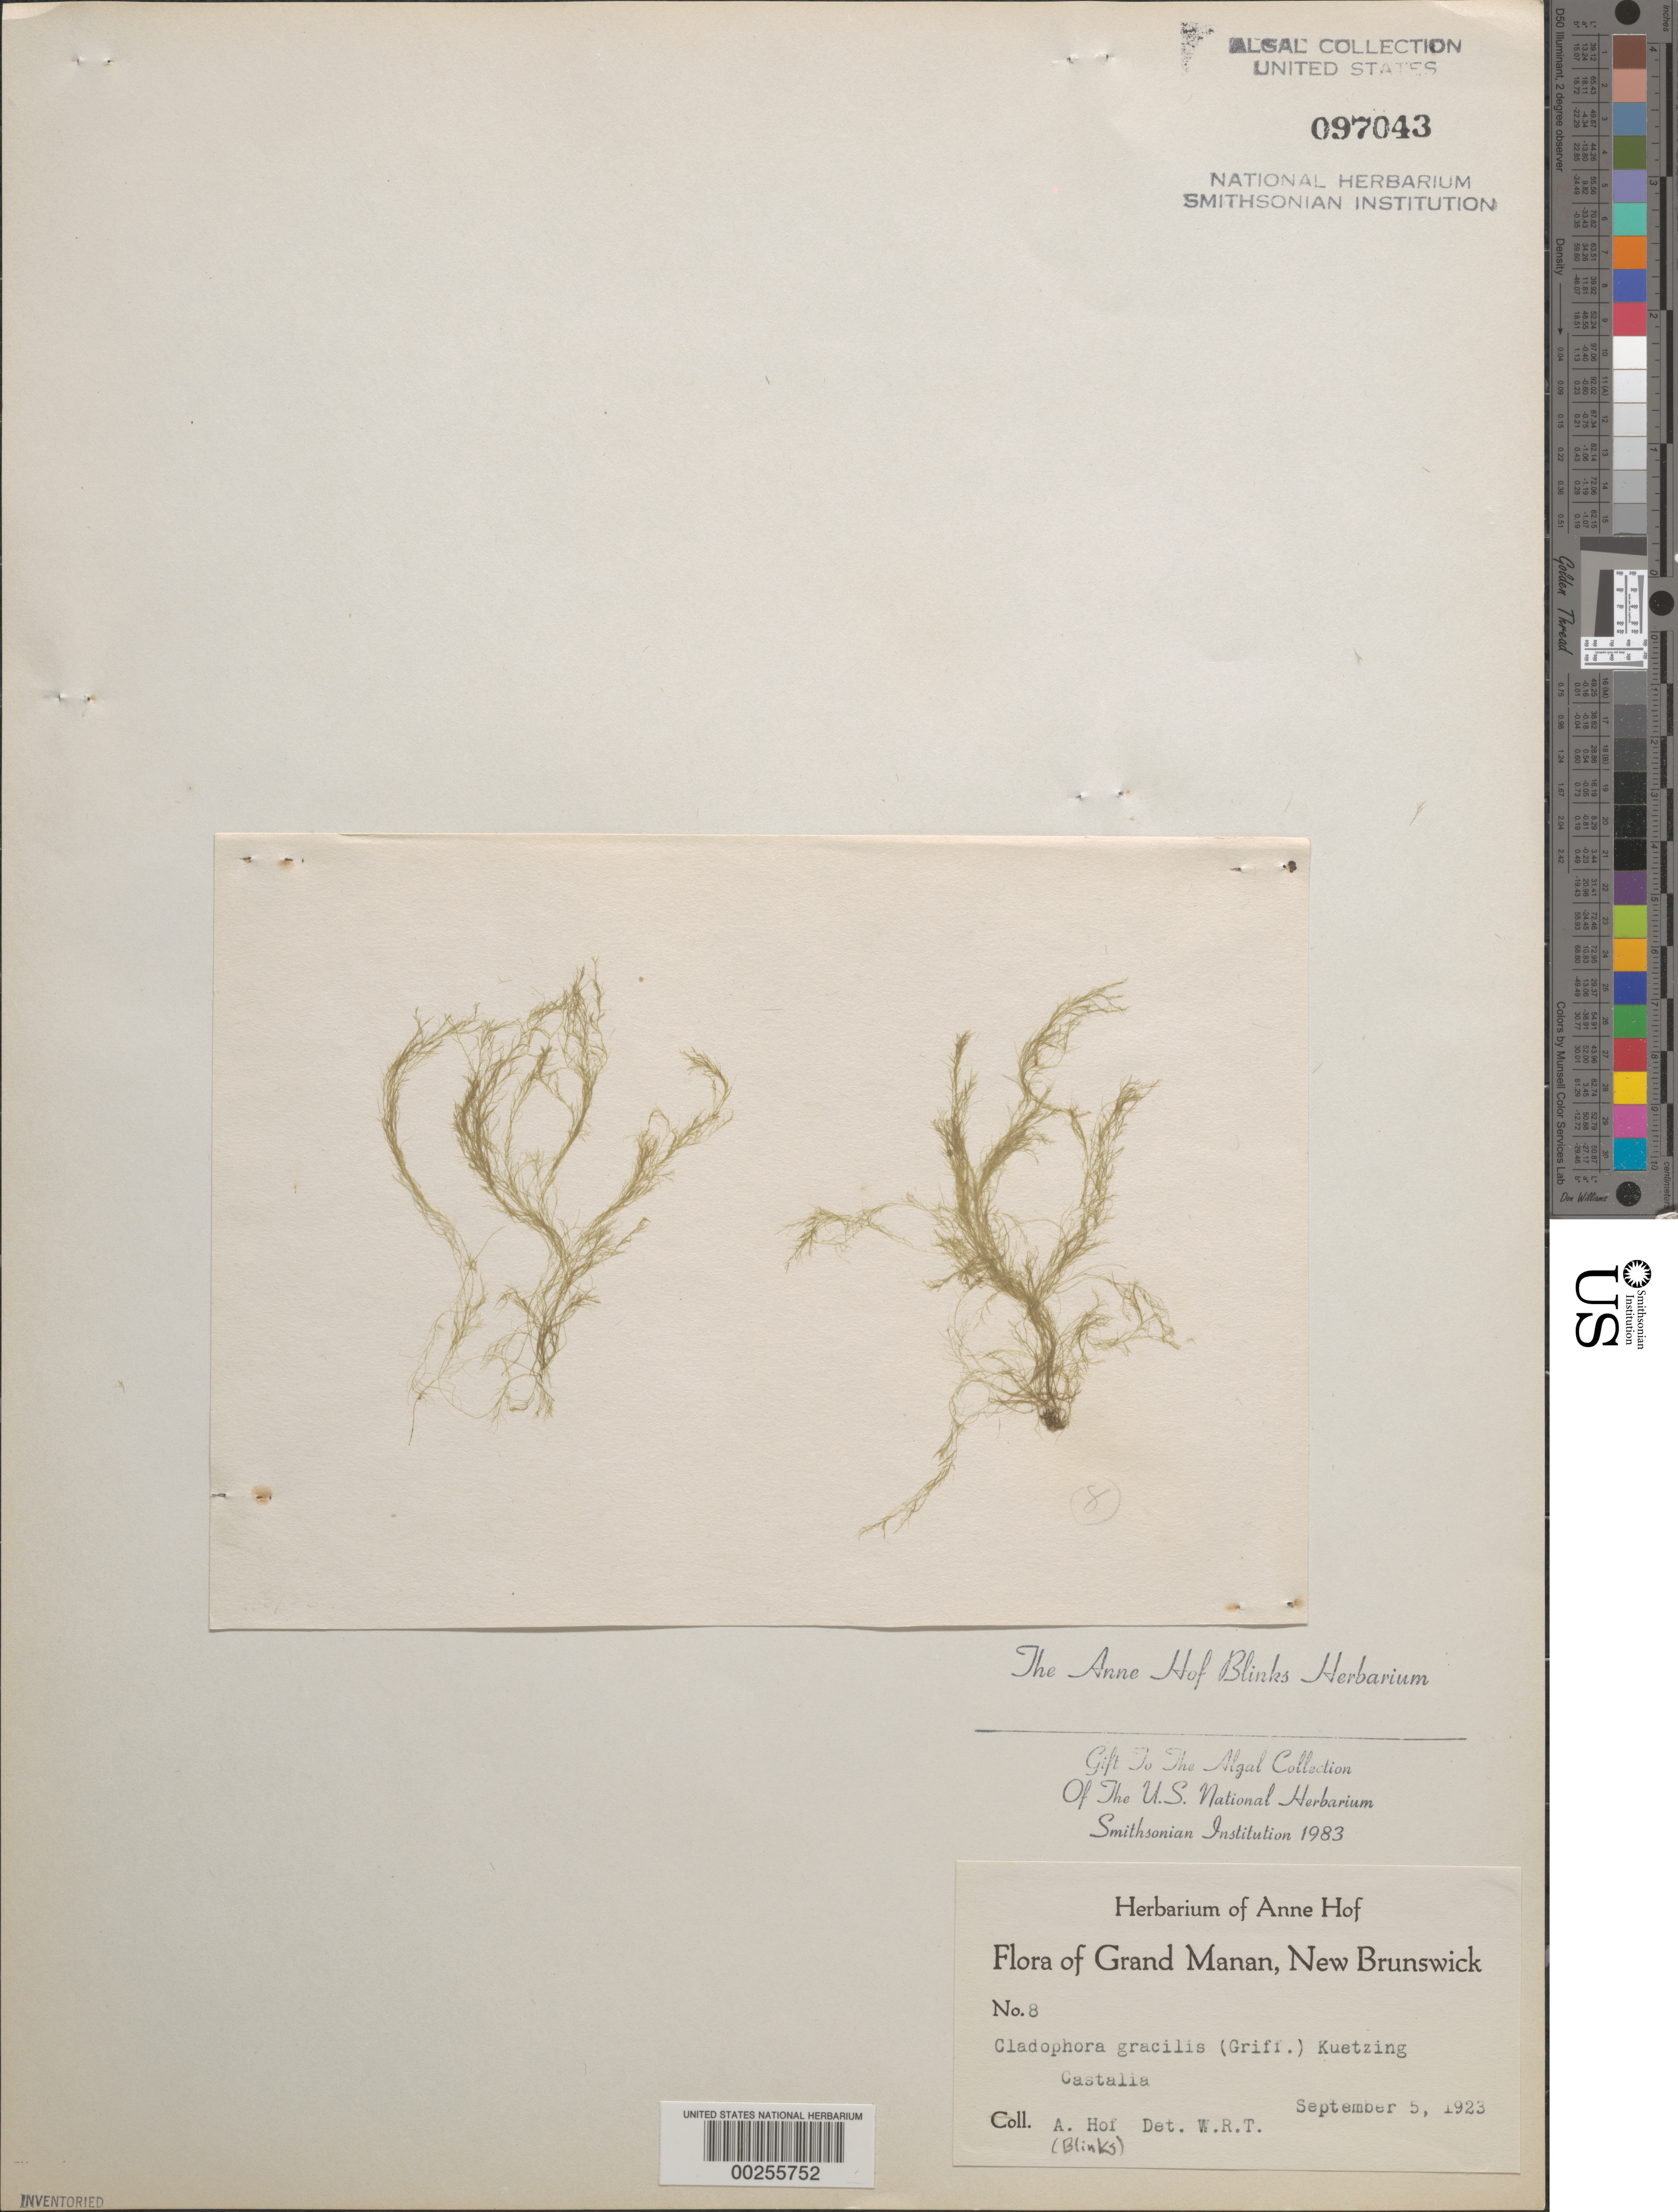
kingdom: Plantae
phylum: Chlorophyta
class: Ulvophyceae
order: Cladophorales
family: Cladophoraceae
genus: Cladophora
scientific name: Cladophora gracilis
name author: (Griff.) Kütz.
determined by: Taylor, William R.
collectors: A. Blinks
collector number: AHB 8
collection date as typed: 05 Sep 1923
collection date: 1923-09-05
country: Canada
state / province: New Brunswick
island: Grand Manan Island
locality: Castalia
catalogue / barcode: US 97043